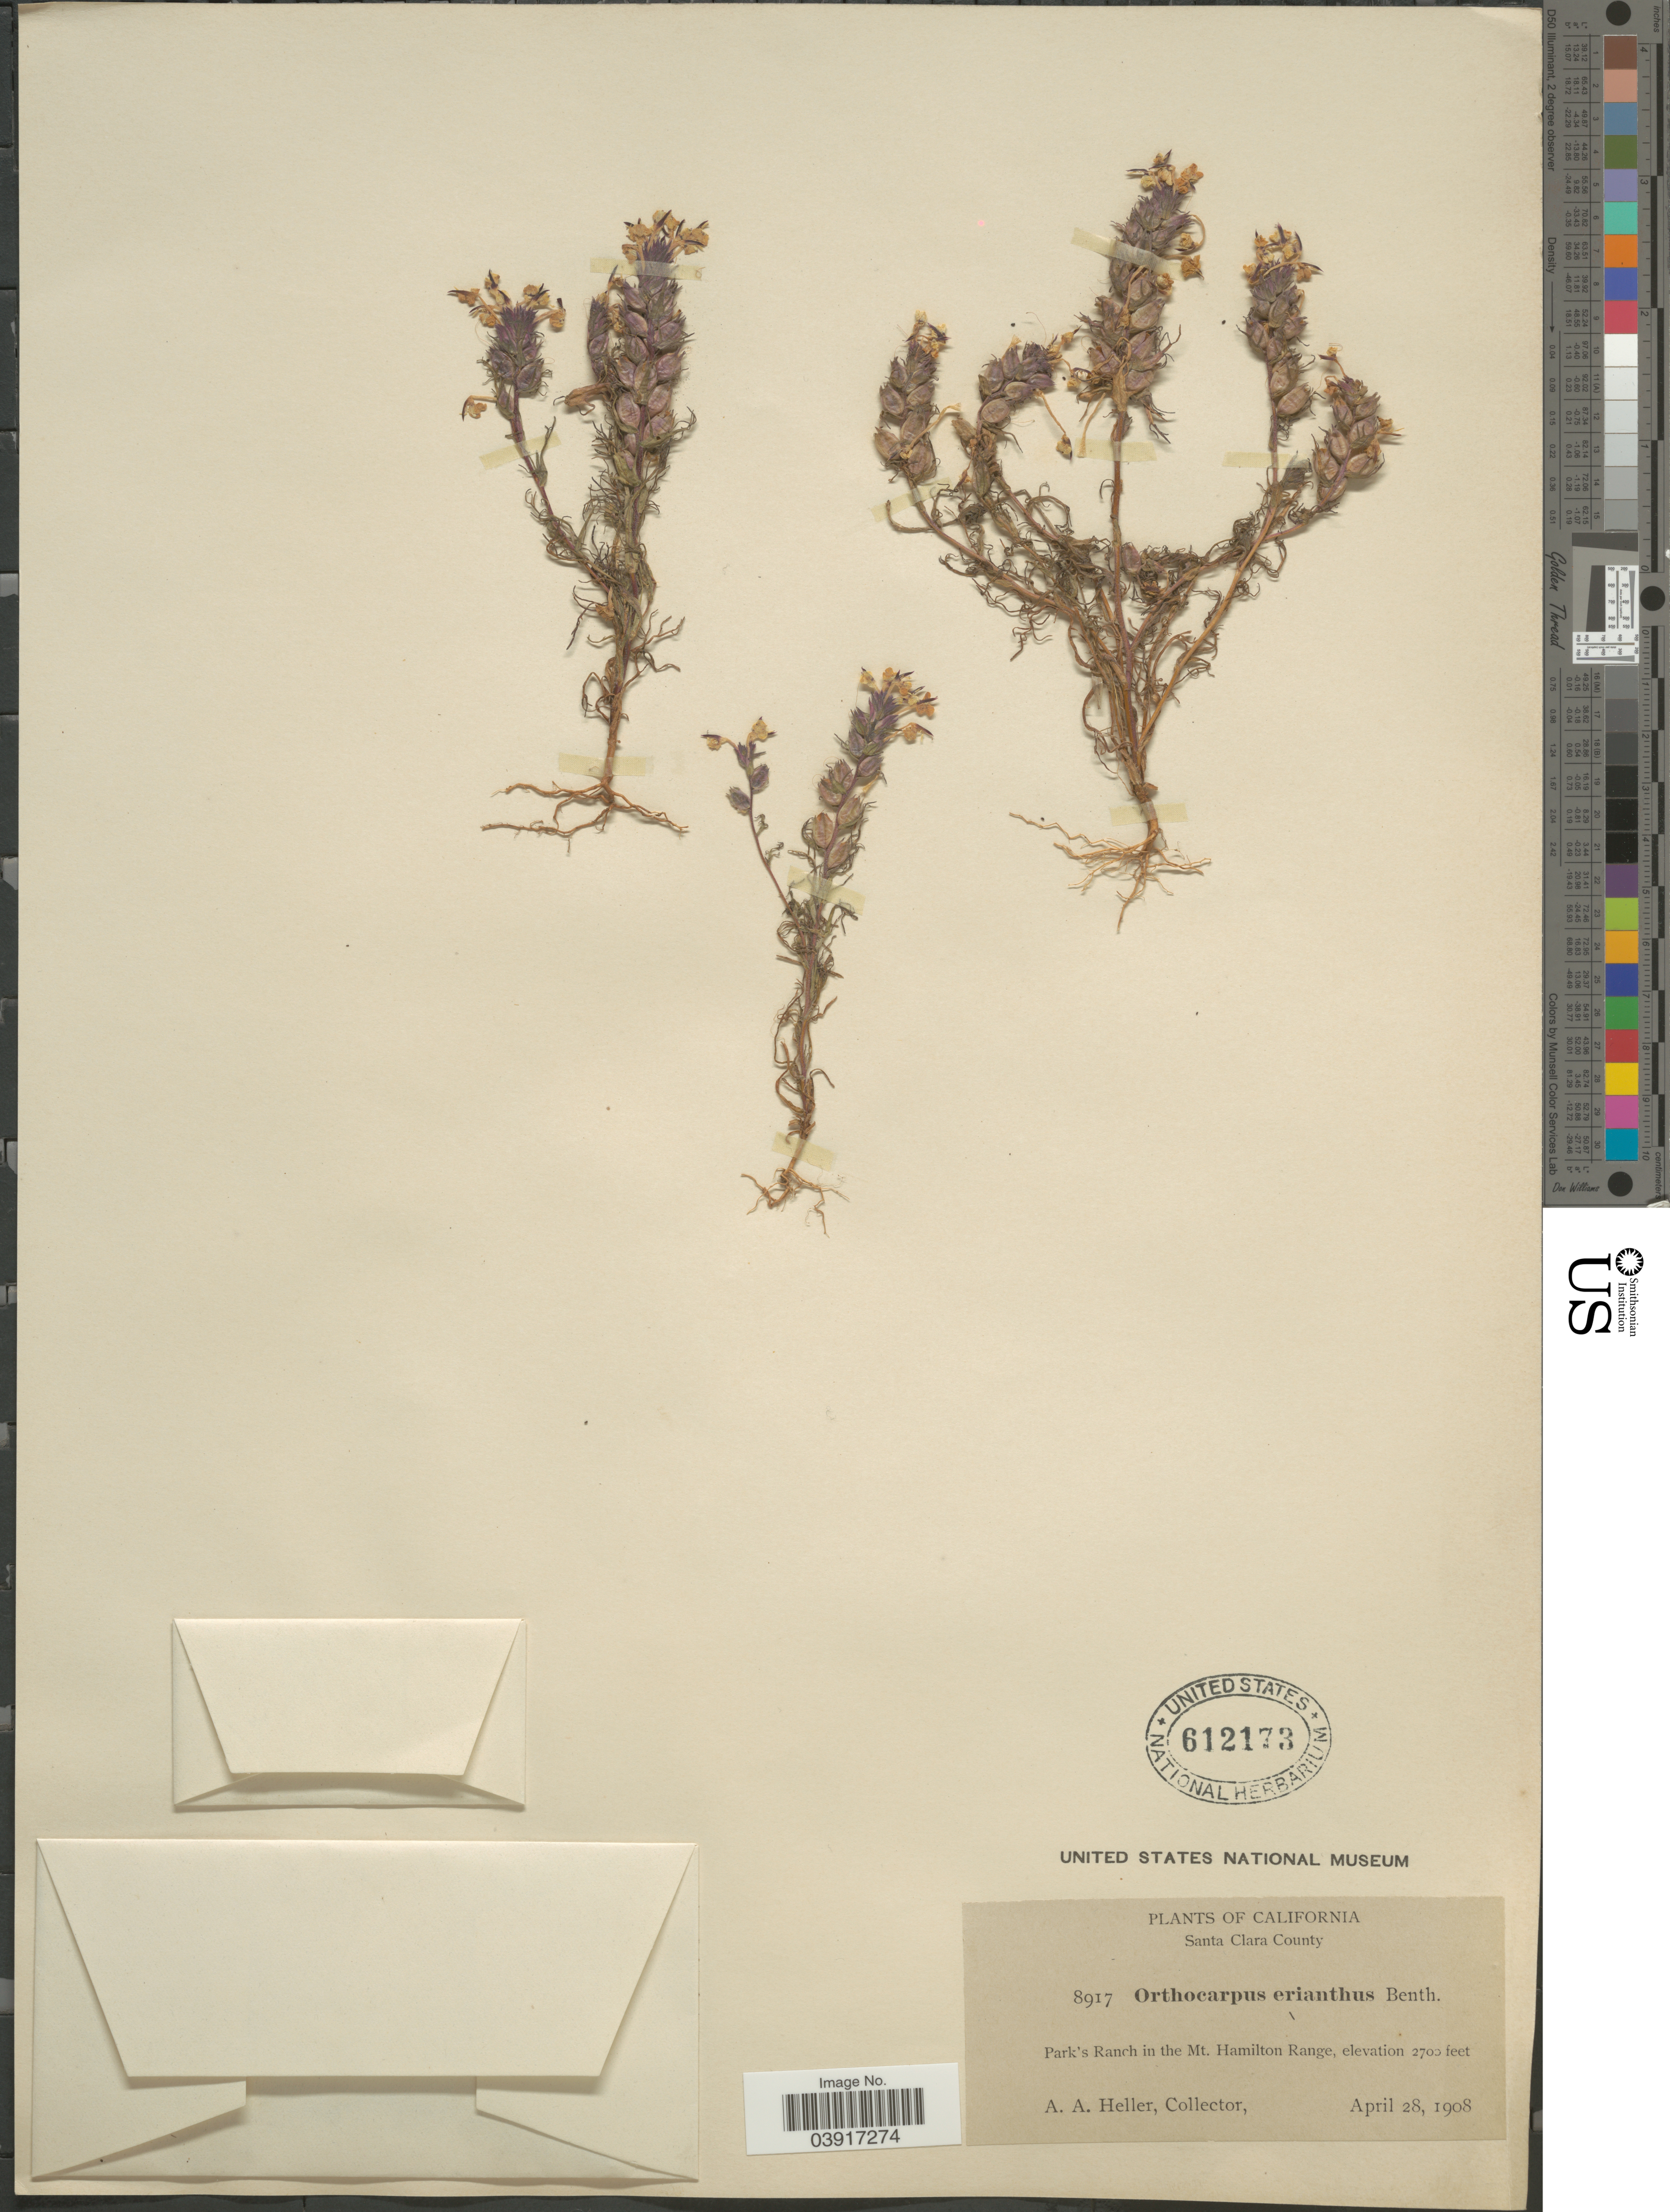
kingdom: Plantae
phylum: Tracheophyta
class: Magnoliopsida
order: Lamiales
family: Orobanchaceae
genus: Orthocarpus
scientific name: Orthocarpus erianthus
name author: Benth.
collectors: A. A. Heller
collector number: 8917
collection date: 1908-04-28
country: United States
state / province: California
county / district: Santa Clara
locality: Santa Clara County. Park's Ranch in the Mt. Hamilton range.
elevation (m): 823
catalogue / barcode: US 612173